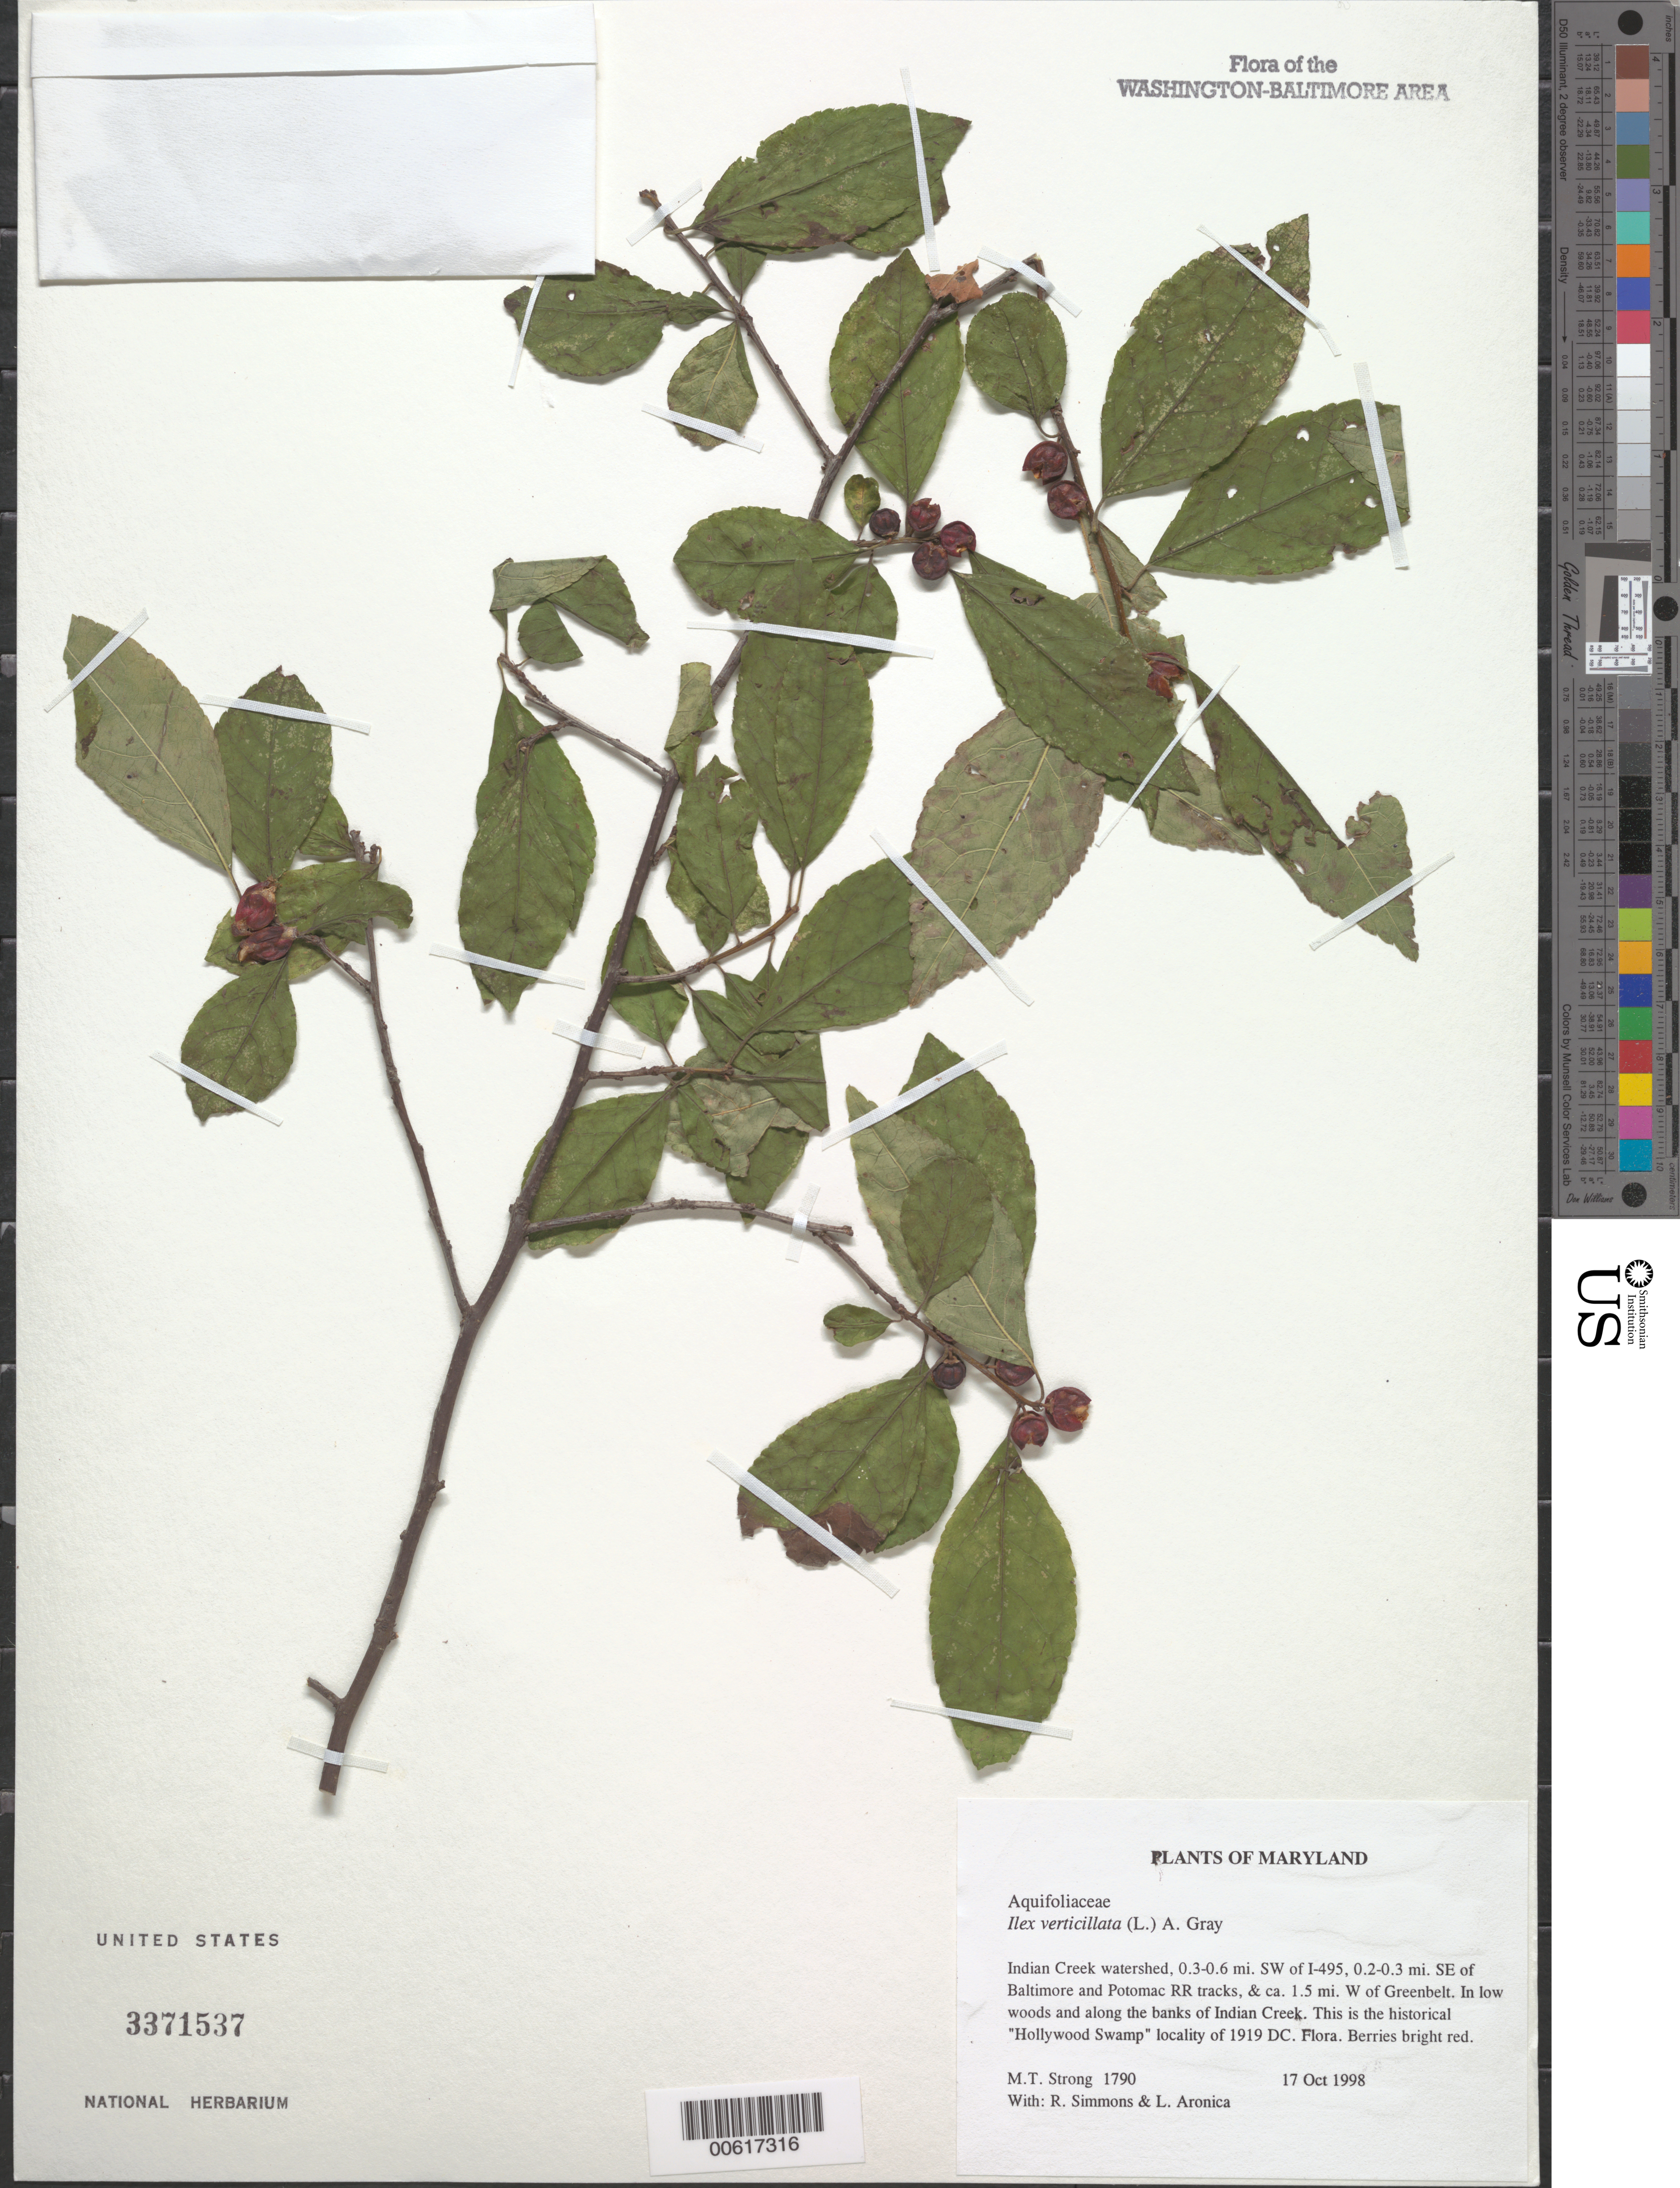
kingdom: Plantae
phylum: Tracheophyta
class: Magnoliopsida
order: Aquifoliales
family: Aquifoliaceae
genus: Ilex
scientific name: Ilex verticillata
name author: (L.) A. Gray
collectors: M. T. Strong, R. Simmons & L. Aronica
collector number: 1790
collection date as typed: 17 Oct 1998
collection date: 1998-10-17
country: United States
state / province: Maryland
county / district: Prince George's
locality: Indian Creek watershed, 0.3-0.6 mi. SW of I-495, 0.2-0.3 mi. SE of Baltimore and Potomac RR tracks, & ca. 1.5 mi. W of Greenbelt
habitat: In low woods and along the banks of Indian Creek. This is the historical "Hollywood Swamp" locality of 1919 DC. Flora.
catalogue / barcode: US 3371537